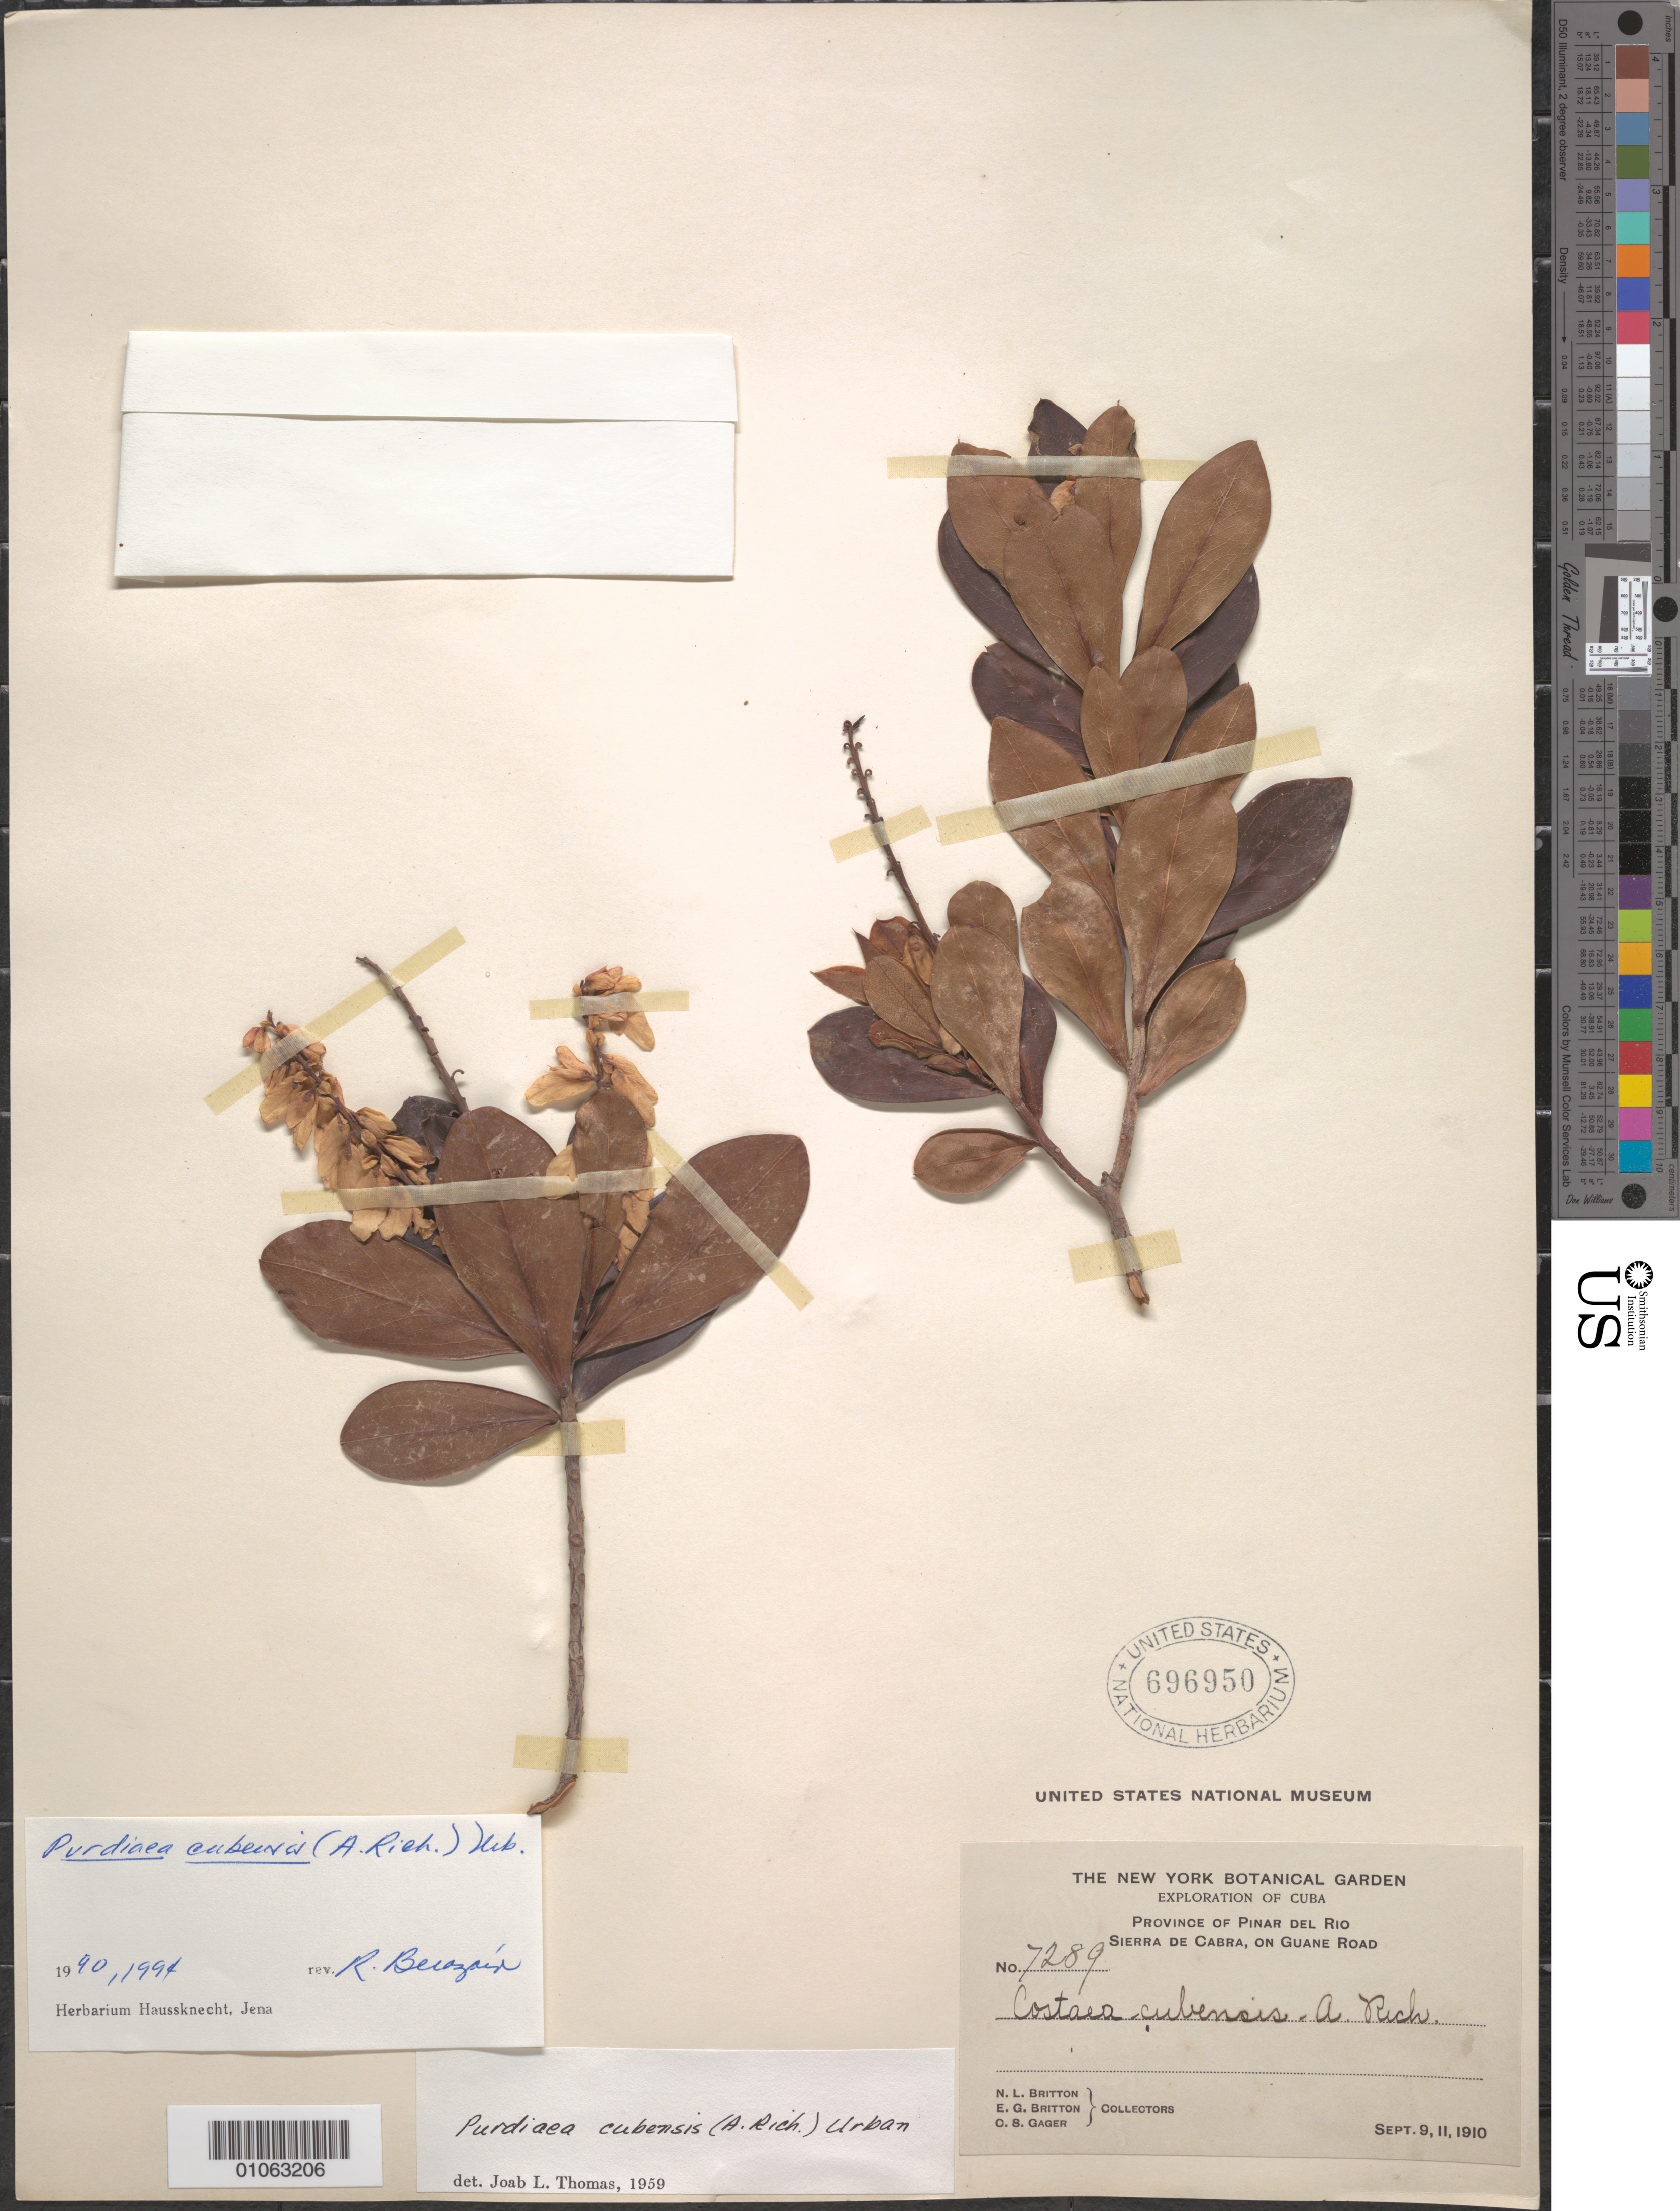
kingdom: Plantae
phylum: Tracheophyta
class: Magnoliopsida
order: Ericales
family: Clethraceae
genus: Purdiaea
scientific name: Purdiaea cubensis var. cubensis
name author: (A. Rich.) Urb.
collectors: N. Britton, E. G. Britton & C. Gager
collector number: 7289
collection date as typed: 09 Sep 1910 to 11 Sep 1910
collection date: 1910-09-09/1910-09-11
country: Cuba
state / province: Pinar del Rio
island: Cuba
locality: Pinar del Rio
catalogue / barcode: US 696950